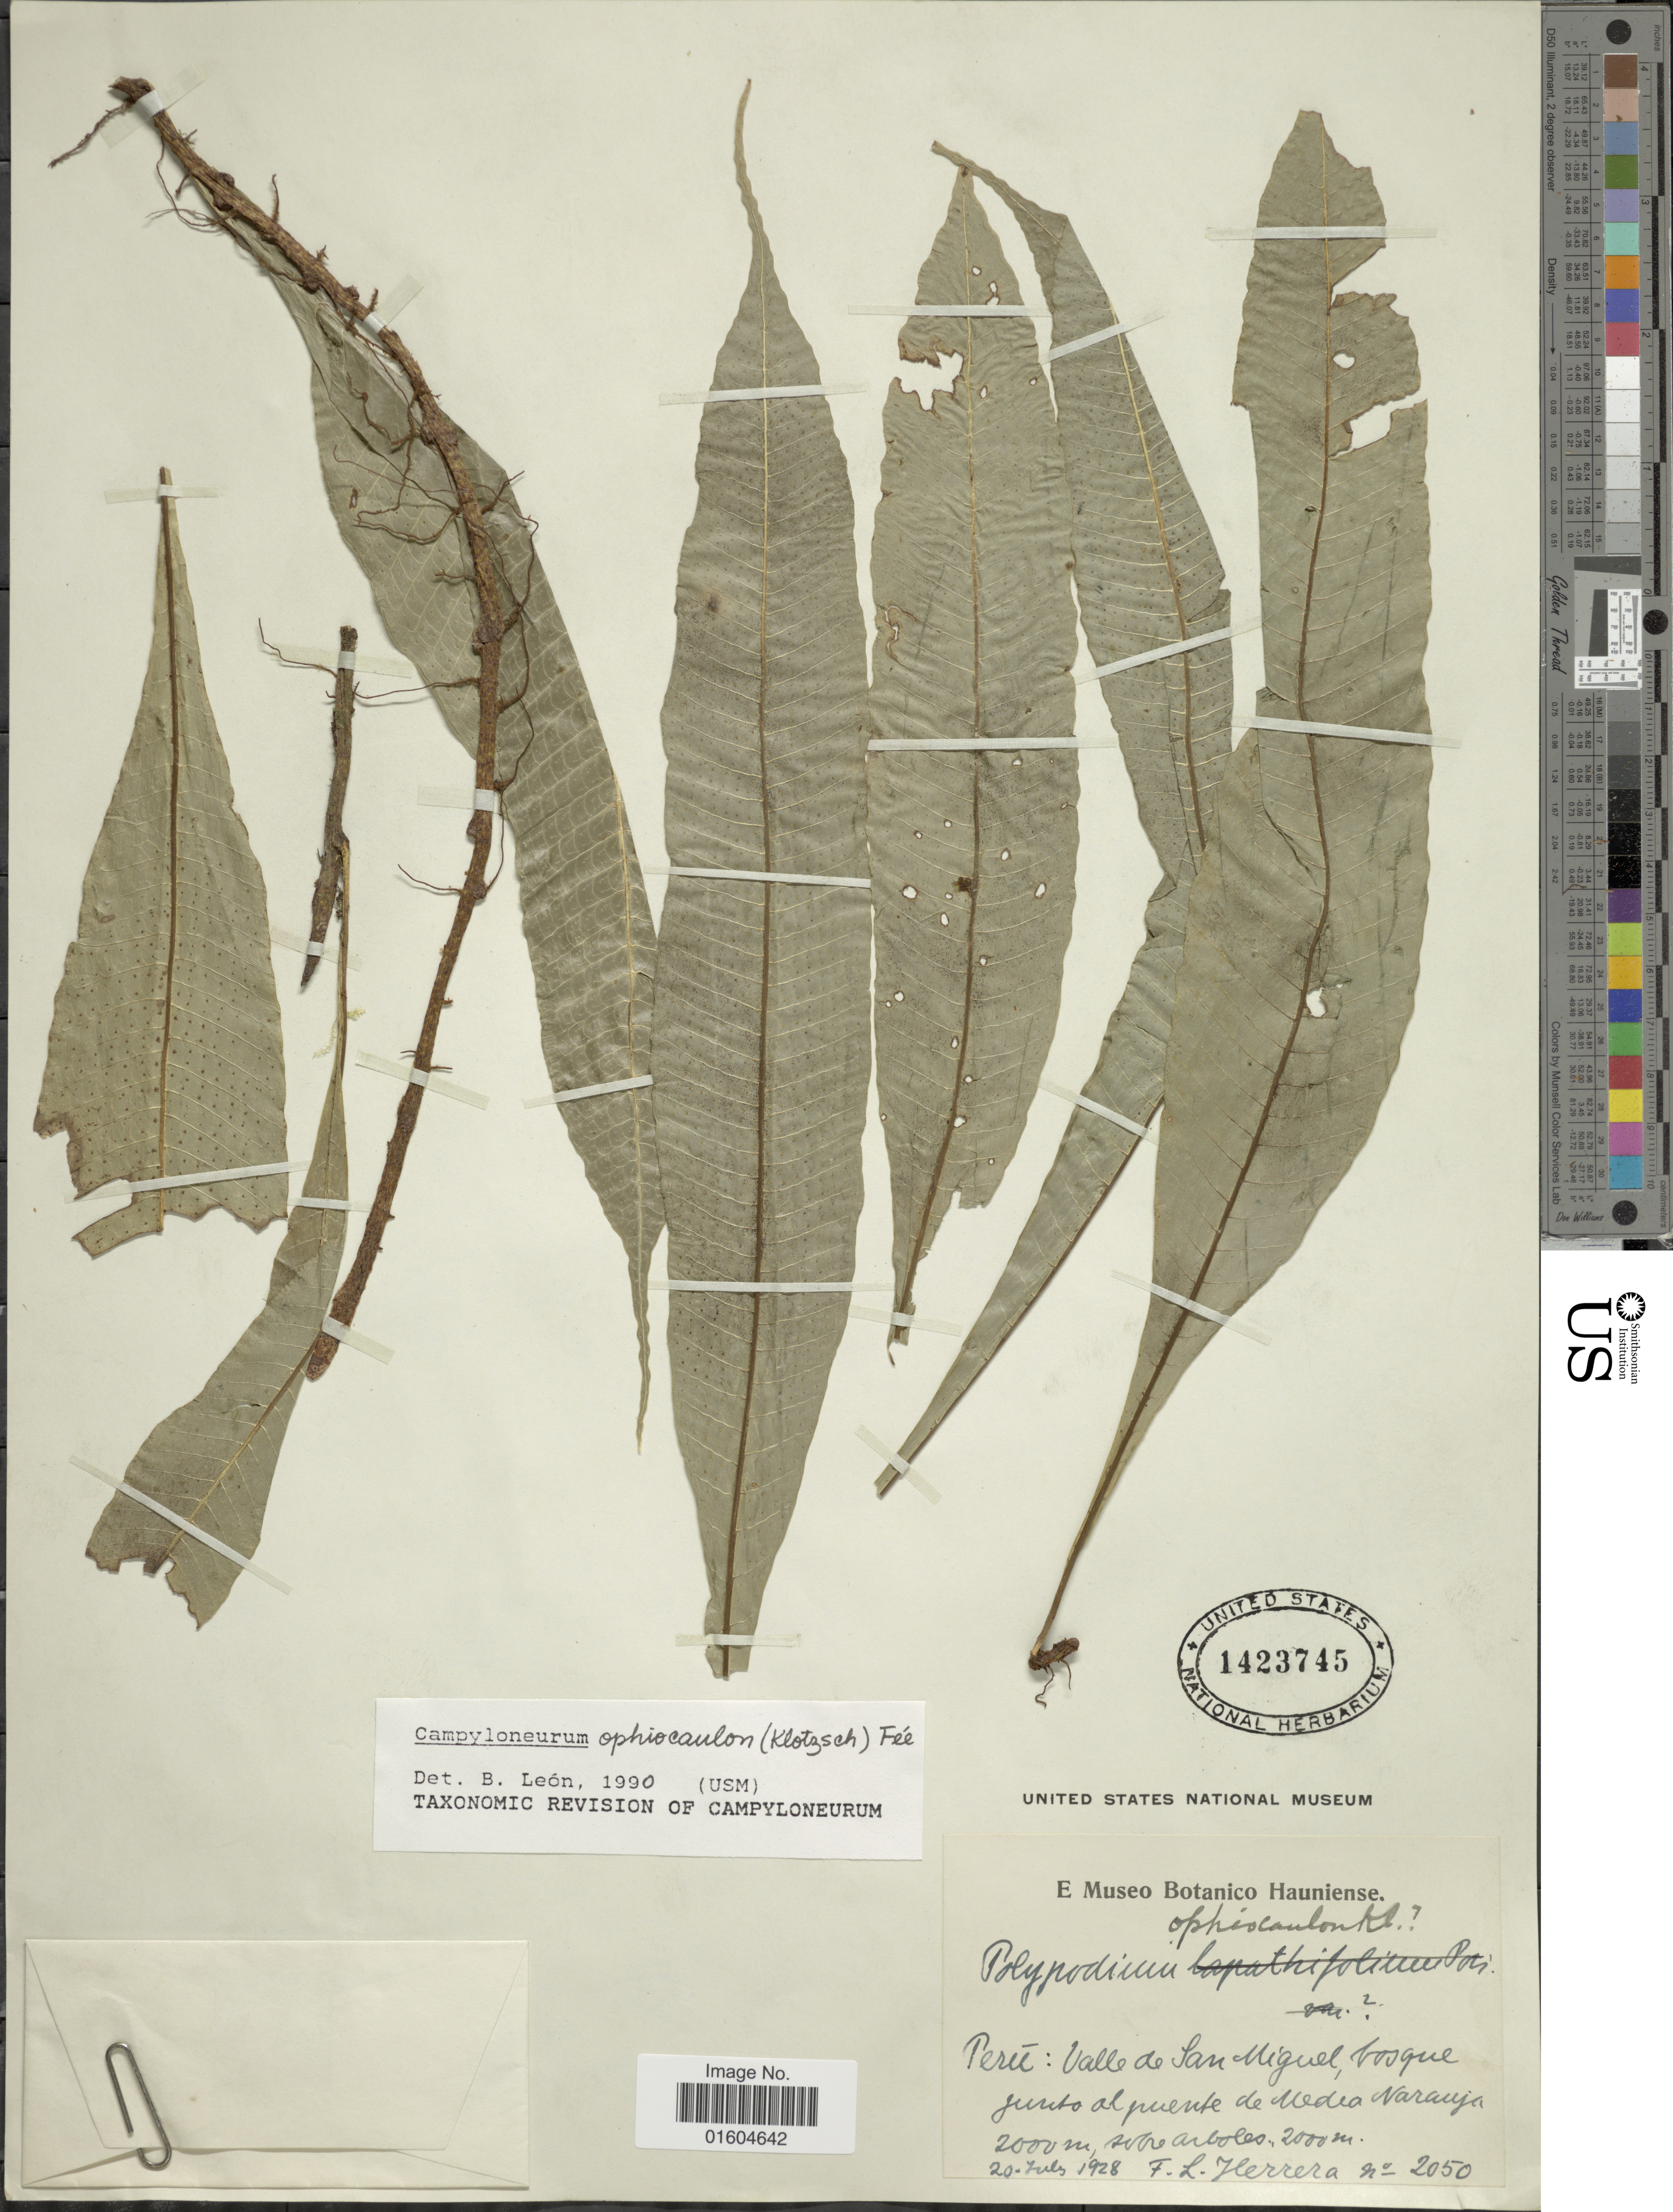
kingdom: Plantae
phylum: Tracheophyta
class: Polypodiopsida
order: Polypodiales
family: Polypodiaceae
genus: Campyloneurum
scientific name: Campyloneurum ophiocaulon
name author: (Klotzsch) Fée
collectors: F. L. Herrera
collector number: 2050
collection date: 1928-07-20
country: Peru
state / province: Puno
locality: Valle de San Miguel, bosque junto alpuente de Media Naranja, sobre arboles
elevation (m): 2000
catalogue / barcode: US 1423745